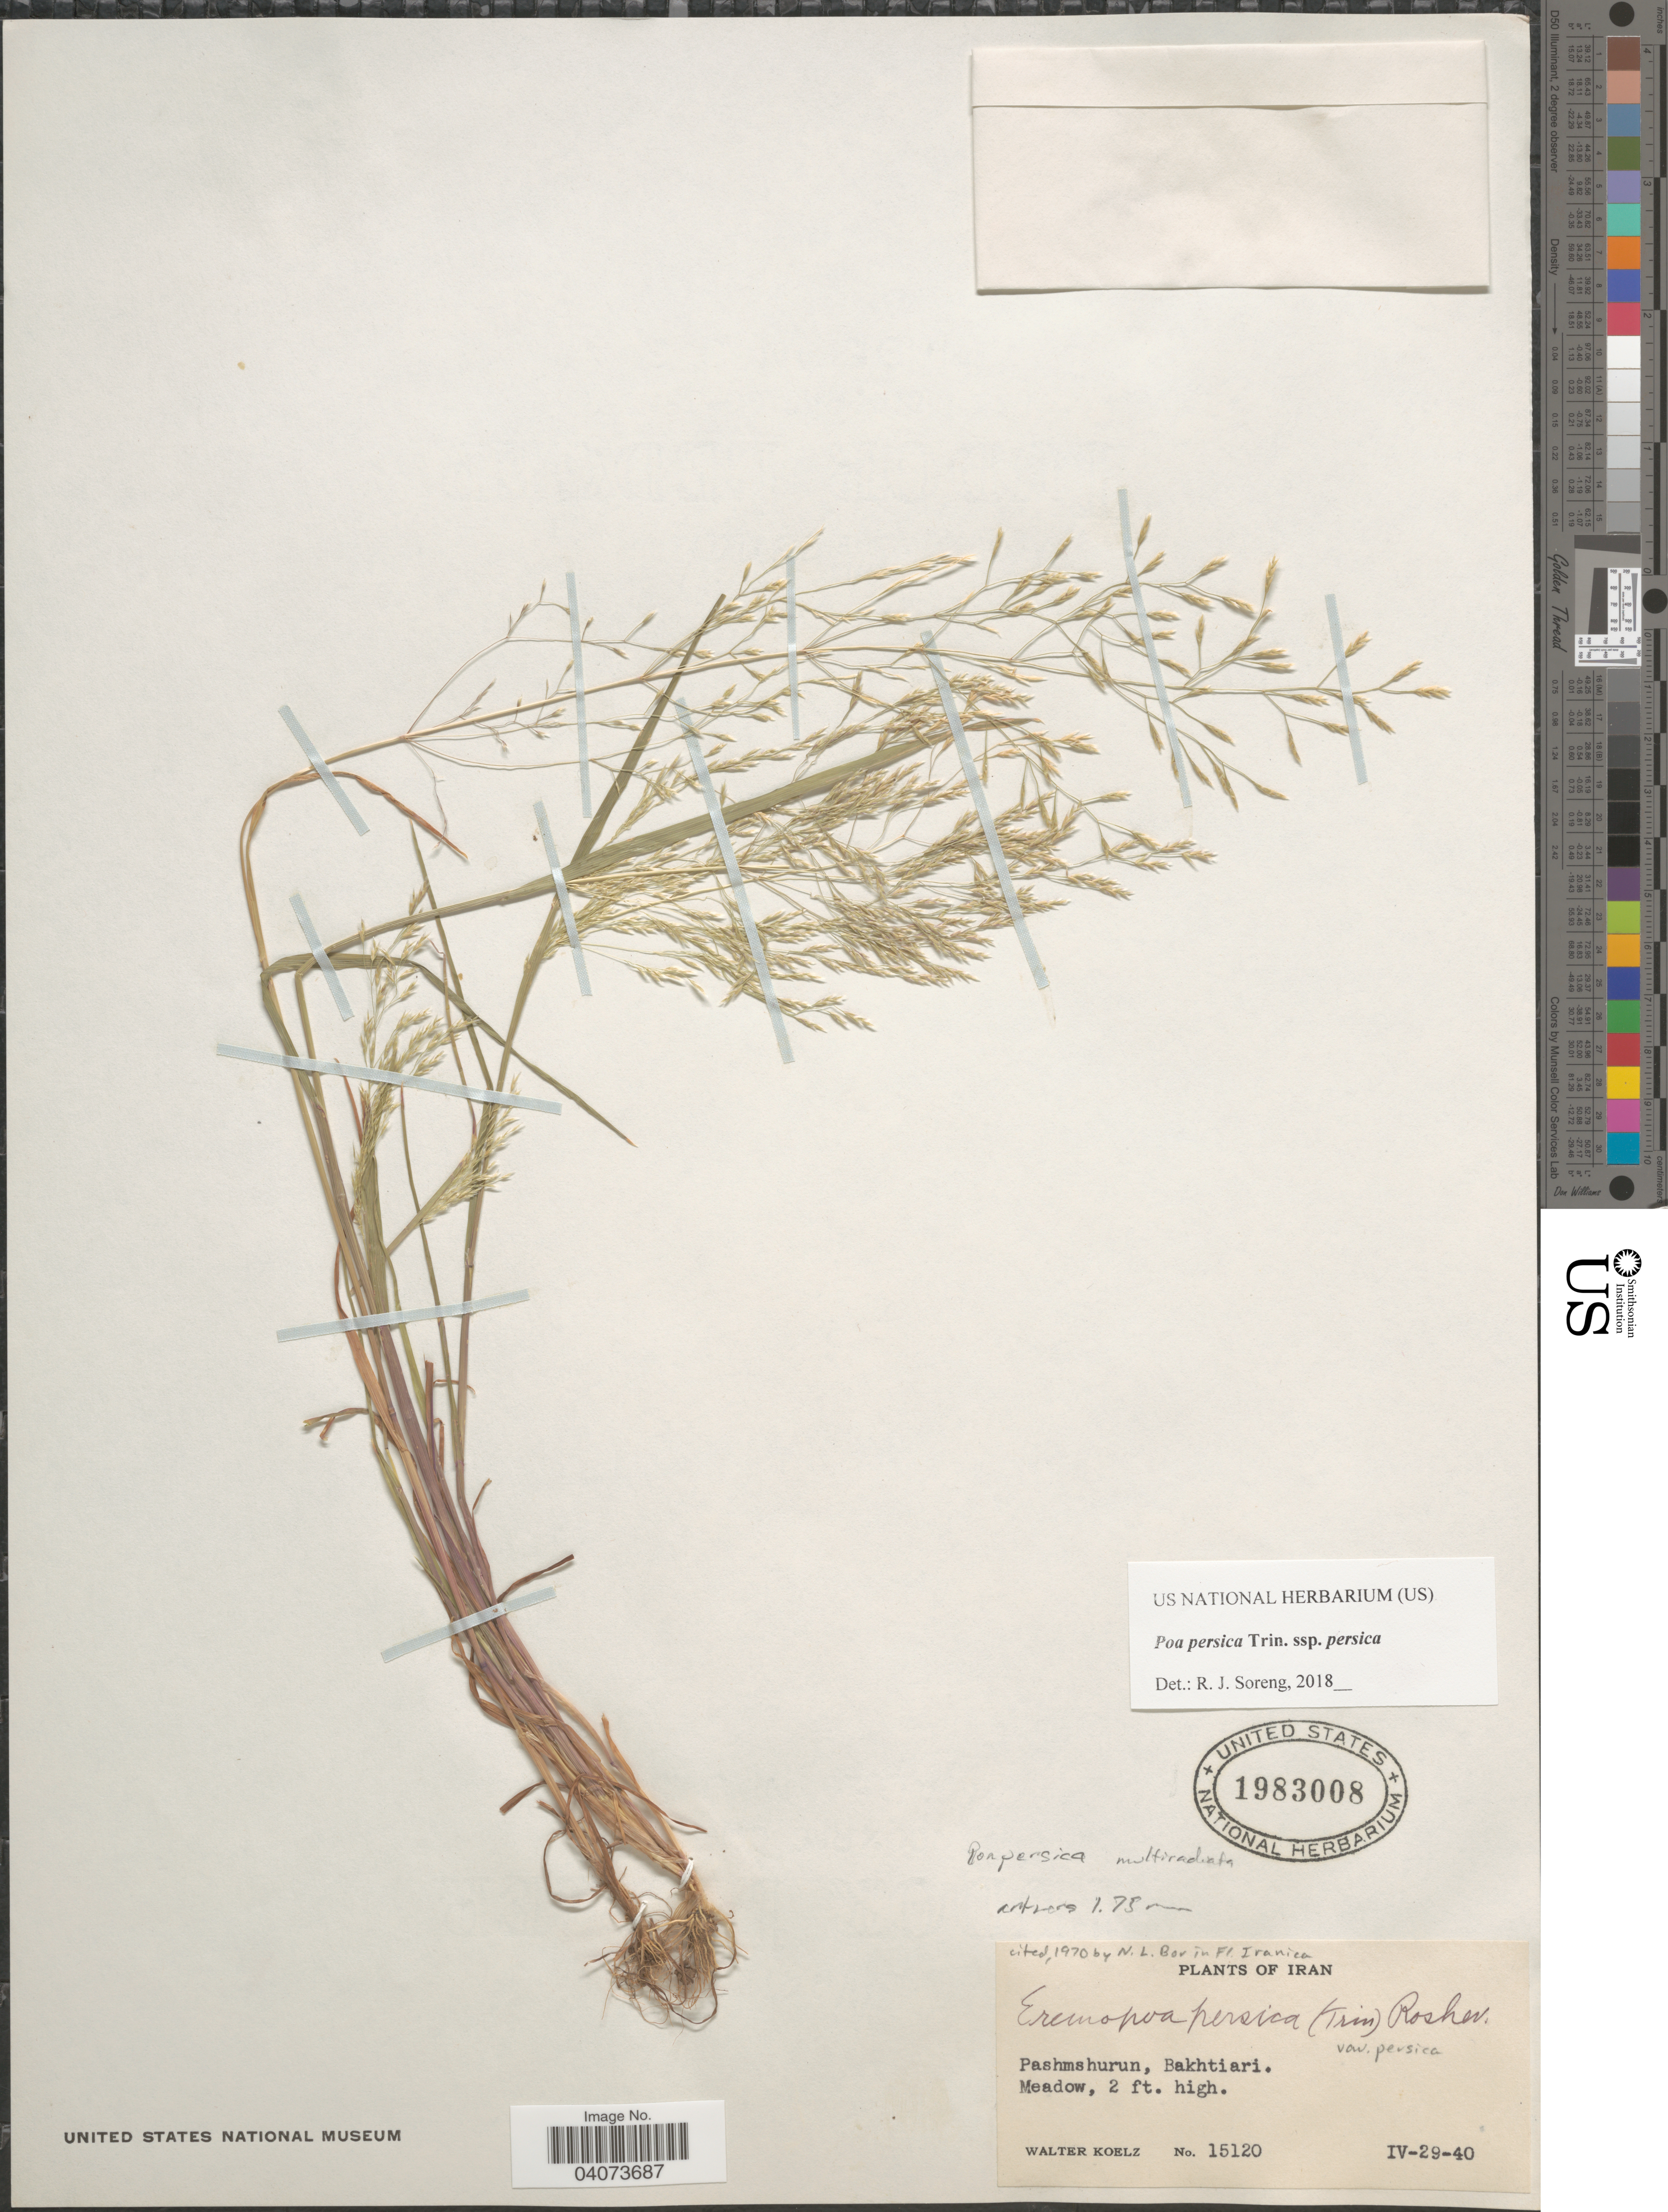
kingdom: Plantae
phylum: Tracheophyta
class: Liliopsida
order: Poales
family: Poaceae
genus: Poa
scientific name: Poa persica subsp. persica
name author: Trin.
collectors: W. N. Koelz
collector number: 15120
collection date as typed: Transcribed d/m/y: 29/4/40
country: Iran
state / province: Chahar Mahaal and Bakhtiari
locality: Pashmshurun, Bakhtiari.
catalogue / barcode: US 1983008